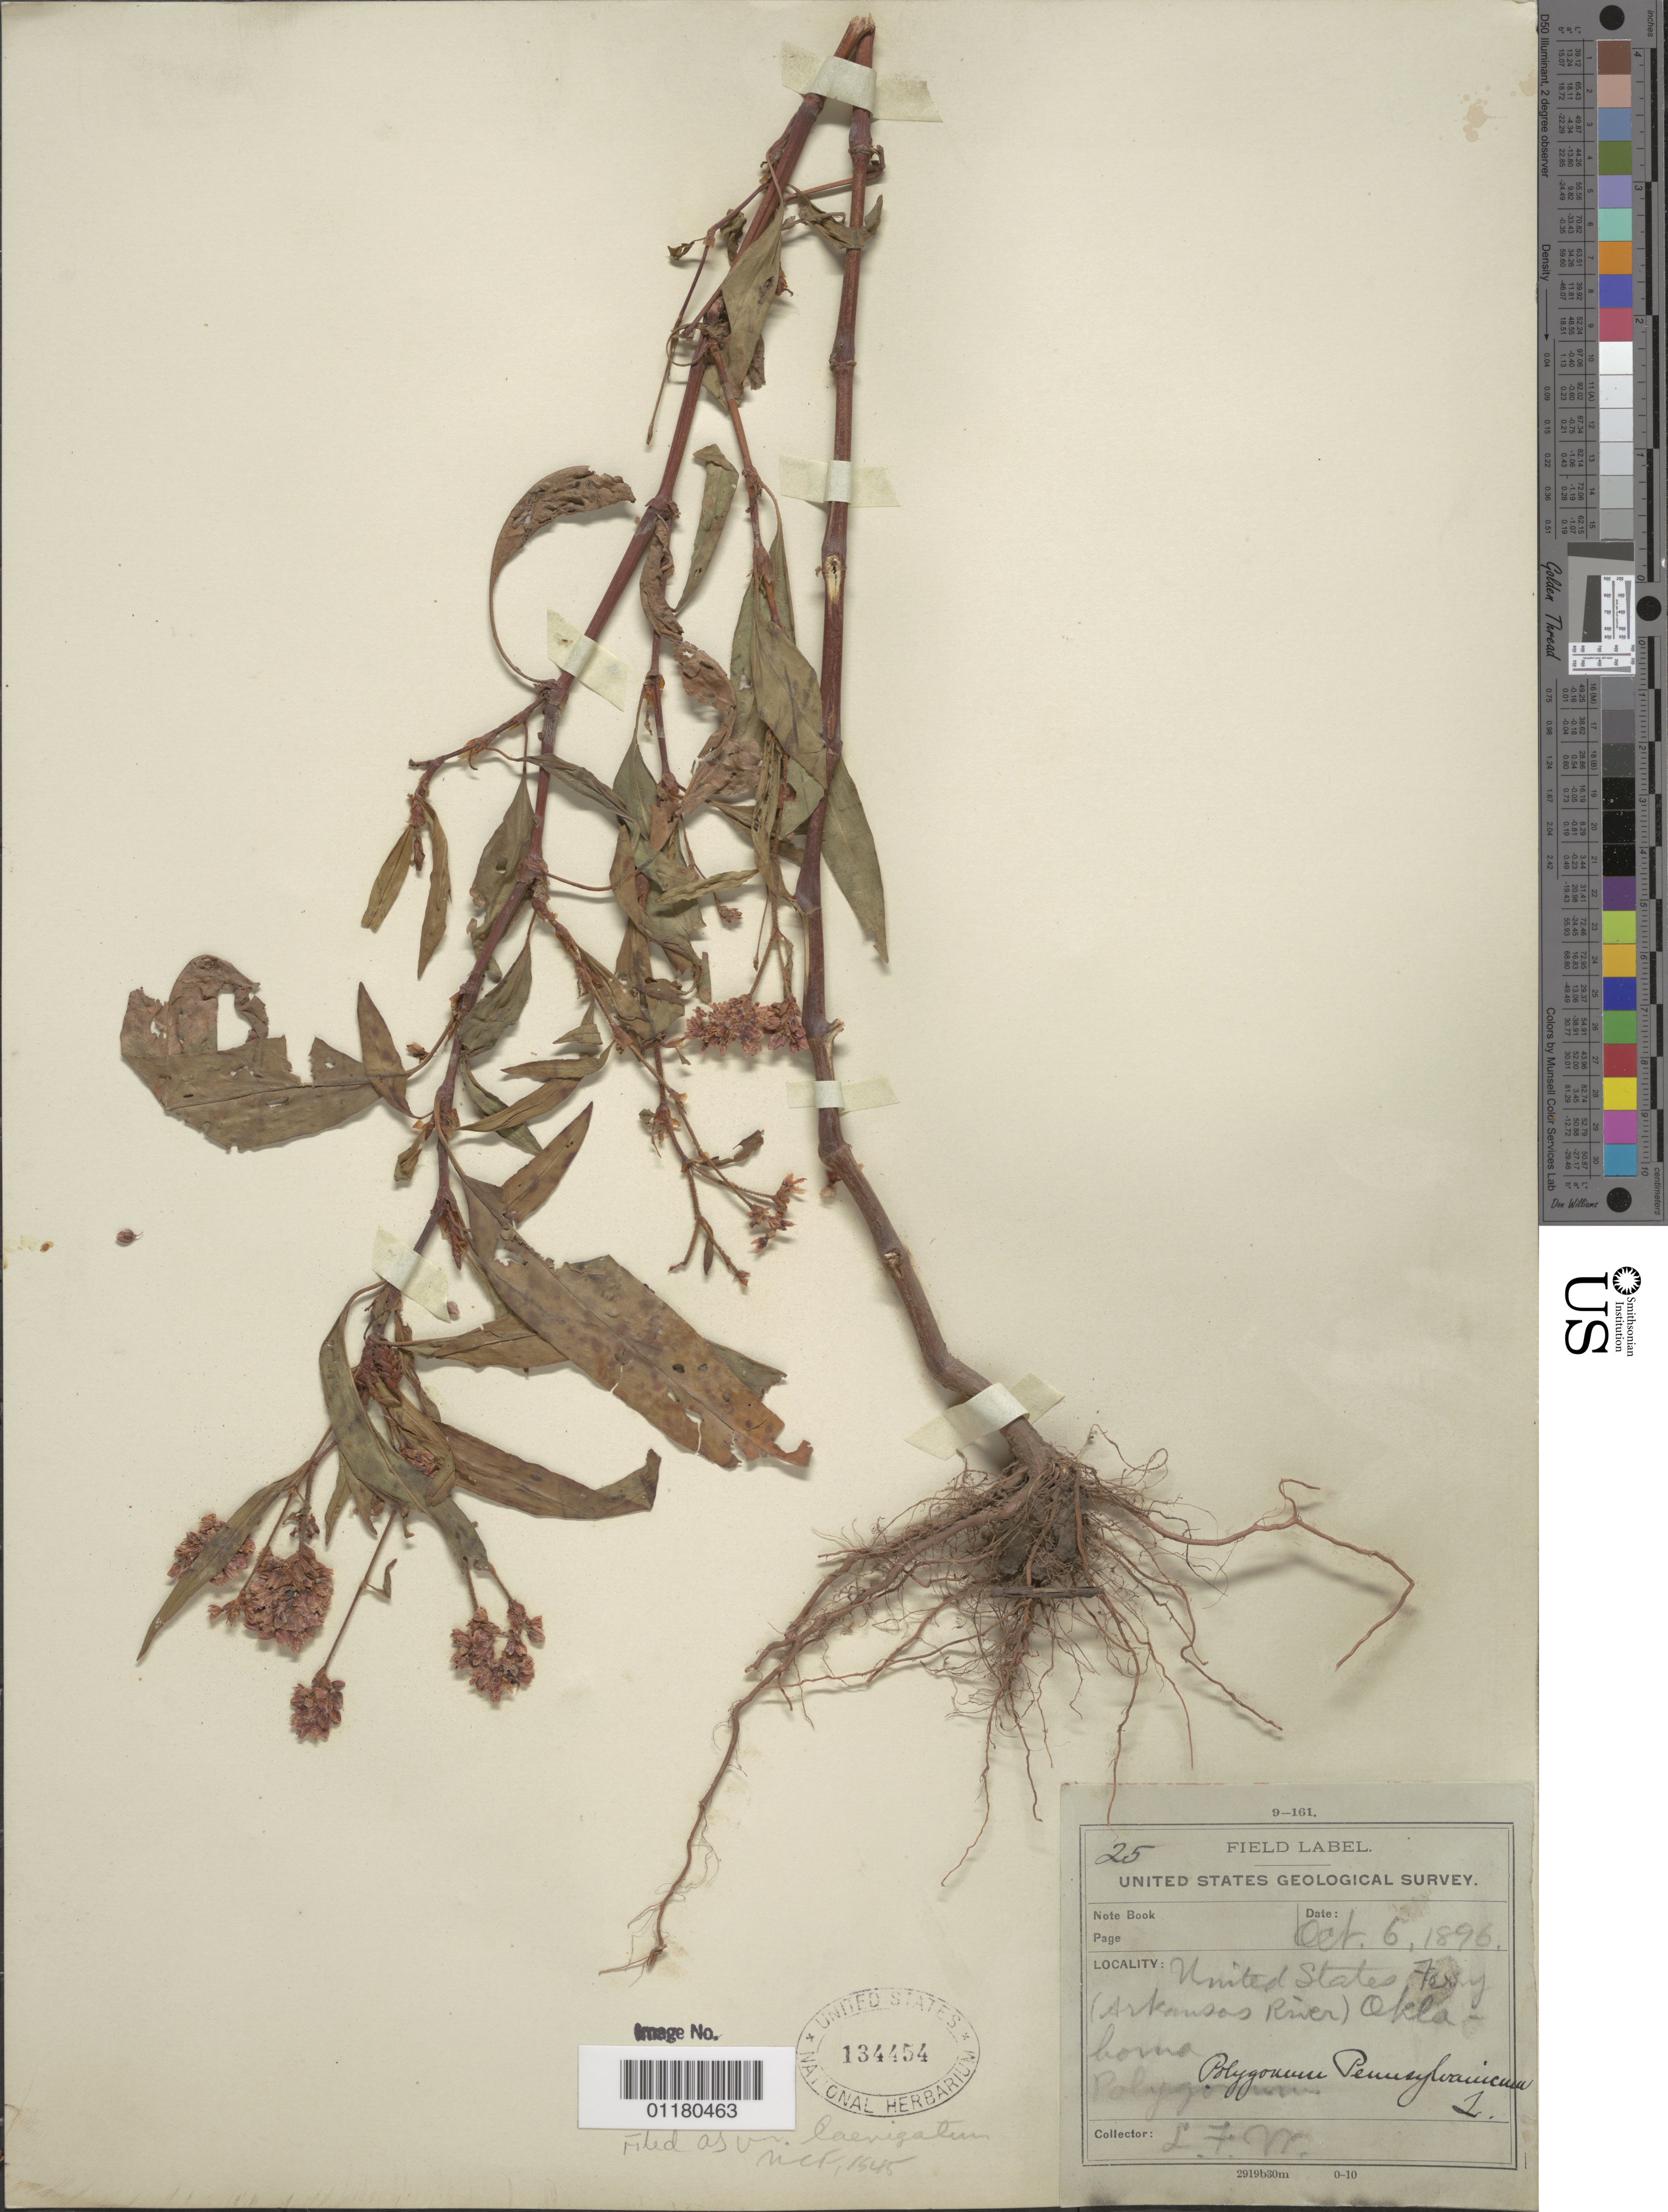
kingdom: Plantae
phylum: Tracheophyta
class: Magnoliopsida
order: Caryophyllales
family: Polygonaceae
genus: Persicaria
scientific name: Persicaria pensylvanica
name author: (L.) M. Gómez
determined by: Atha, D. E.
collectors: L. F. Ward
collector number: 25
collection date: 1896-10-06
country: United States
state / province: Oklahoma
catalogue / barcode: US 134454